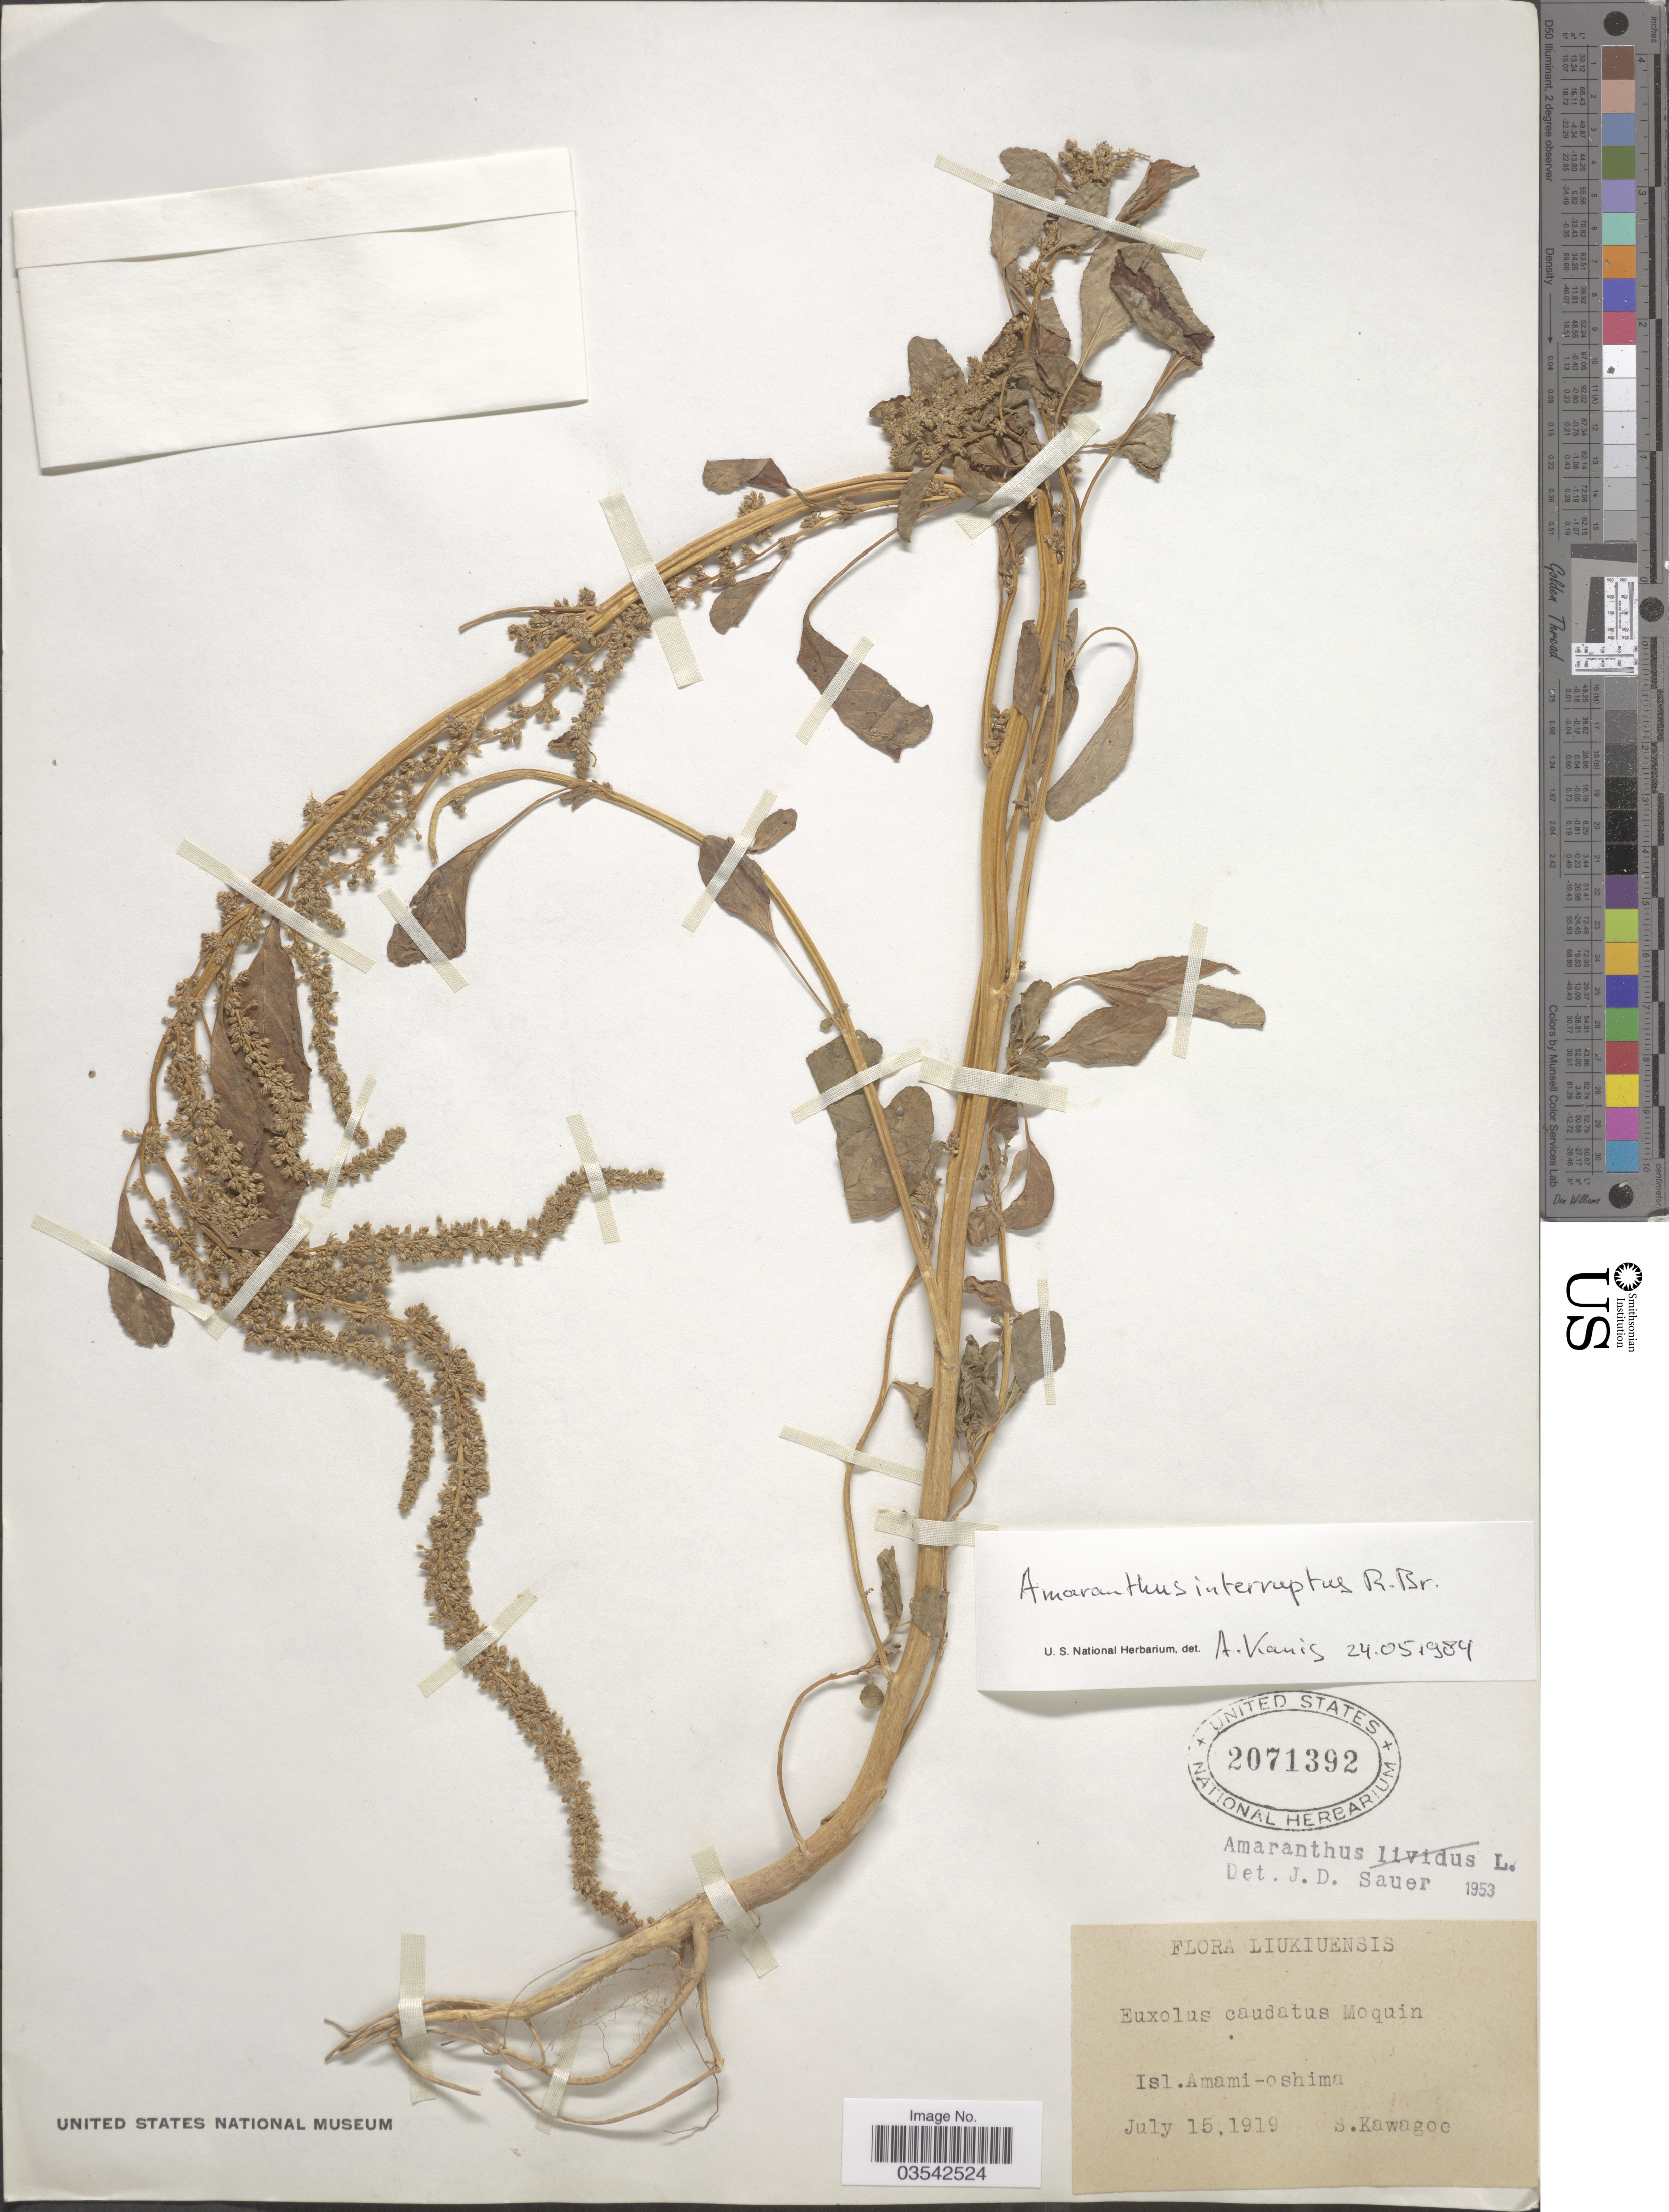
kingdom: Plantae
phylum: Tracheophyta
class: Magnoliopsida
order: Caryophyllales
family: Amaranthaceae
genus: Amaranthus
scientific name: Amaranthus interruptus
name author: R. Br.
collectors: S. Kawagoe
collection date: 1919-07-15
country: Japan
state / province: Okinawa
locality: Liukiuensis. Isl. Amami-oshima.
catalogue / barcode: US 2071392